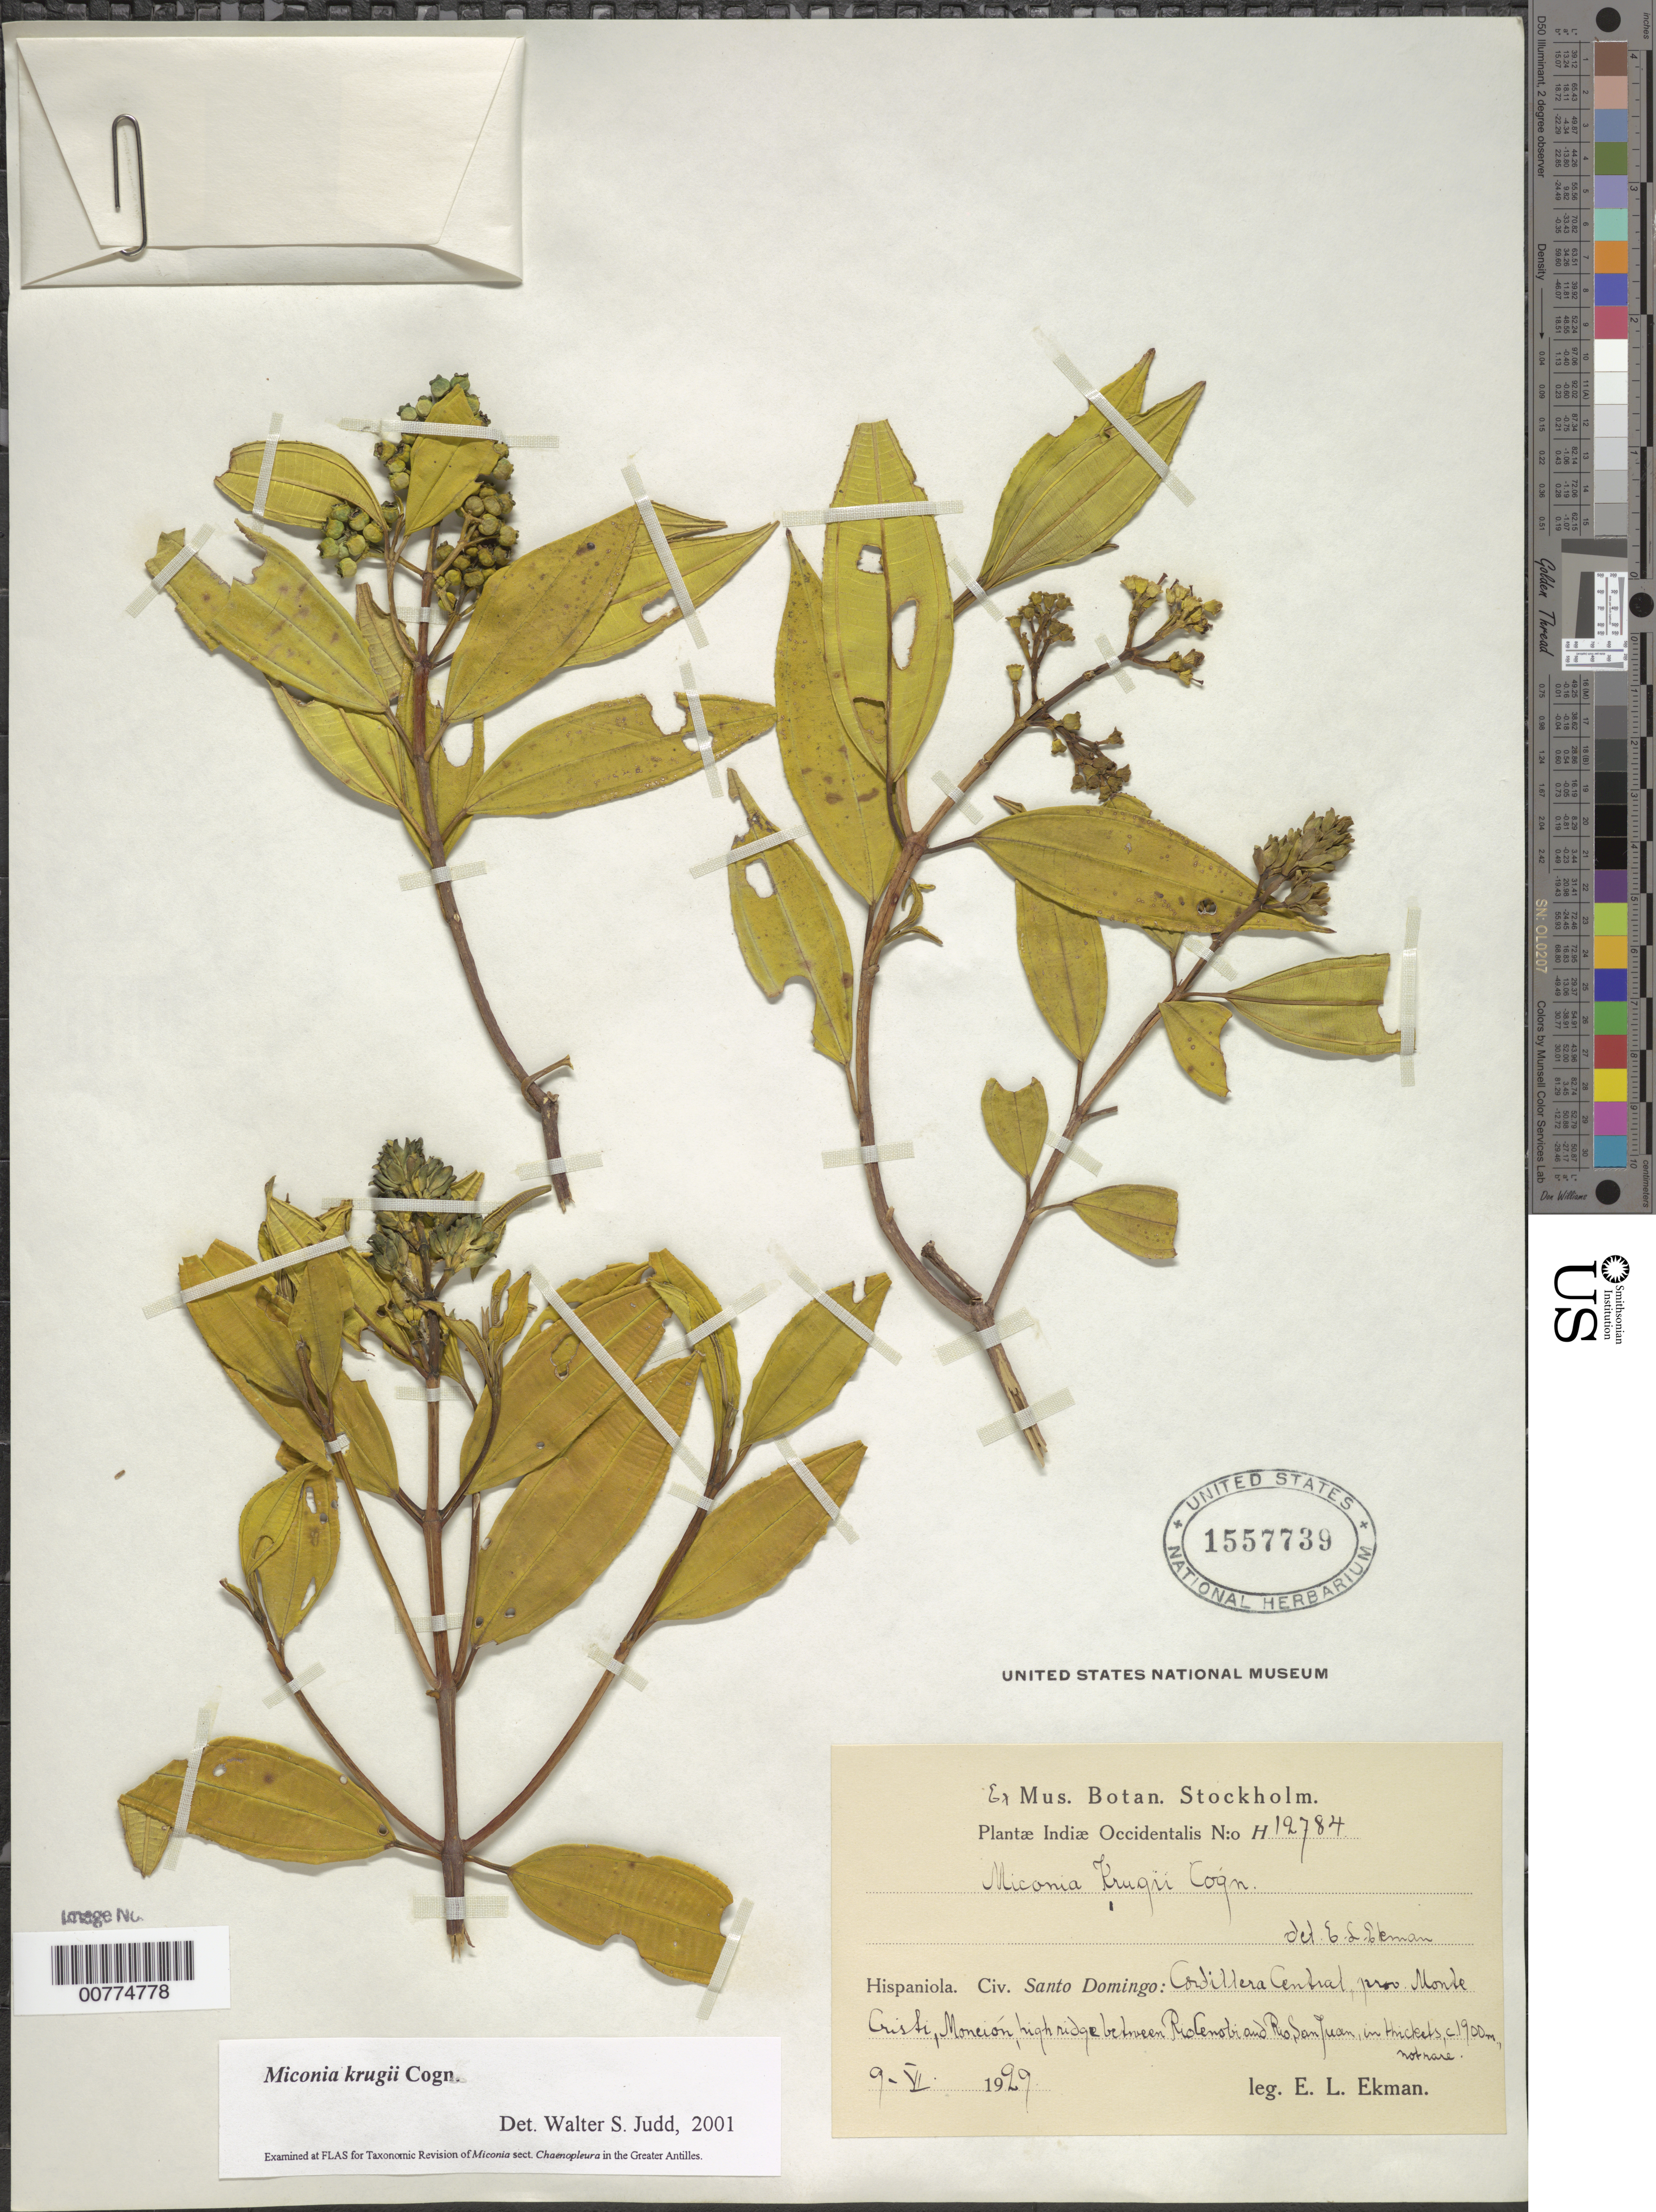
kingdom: Plantae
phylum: Tracheophyta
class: Magnoliopsida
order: Myrtales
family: Melastomataceae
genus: Miconia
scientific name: Miconia krugii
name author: Cogn.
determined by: Judd, Walter S.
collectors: E. L. Ekman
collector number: H 12784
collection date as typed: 09 Jun 1929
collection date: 1929-06-09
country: Dominican Republic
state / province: Monte Cristi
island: Hispaniola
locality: Cordillera Central, Monción, high ridge between Cenobi River and San Juan River.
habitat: In thickets.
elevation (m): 1900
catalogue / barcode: US 1557739